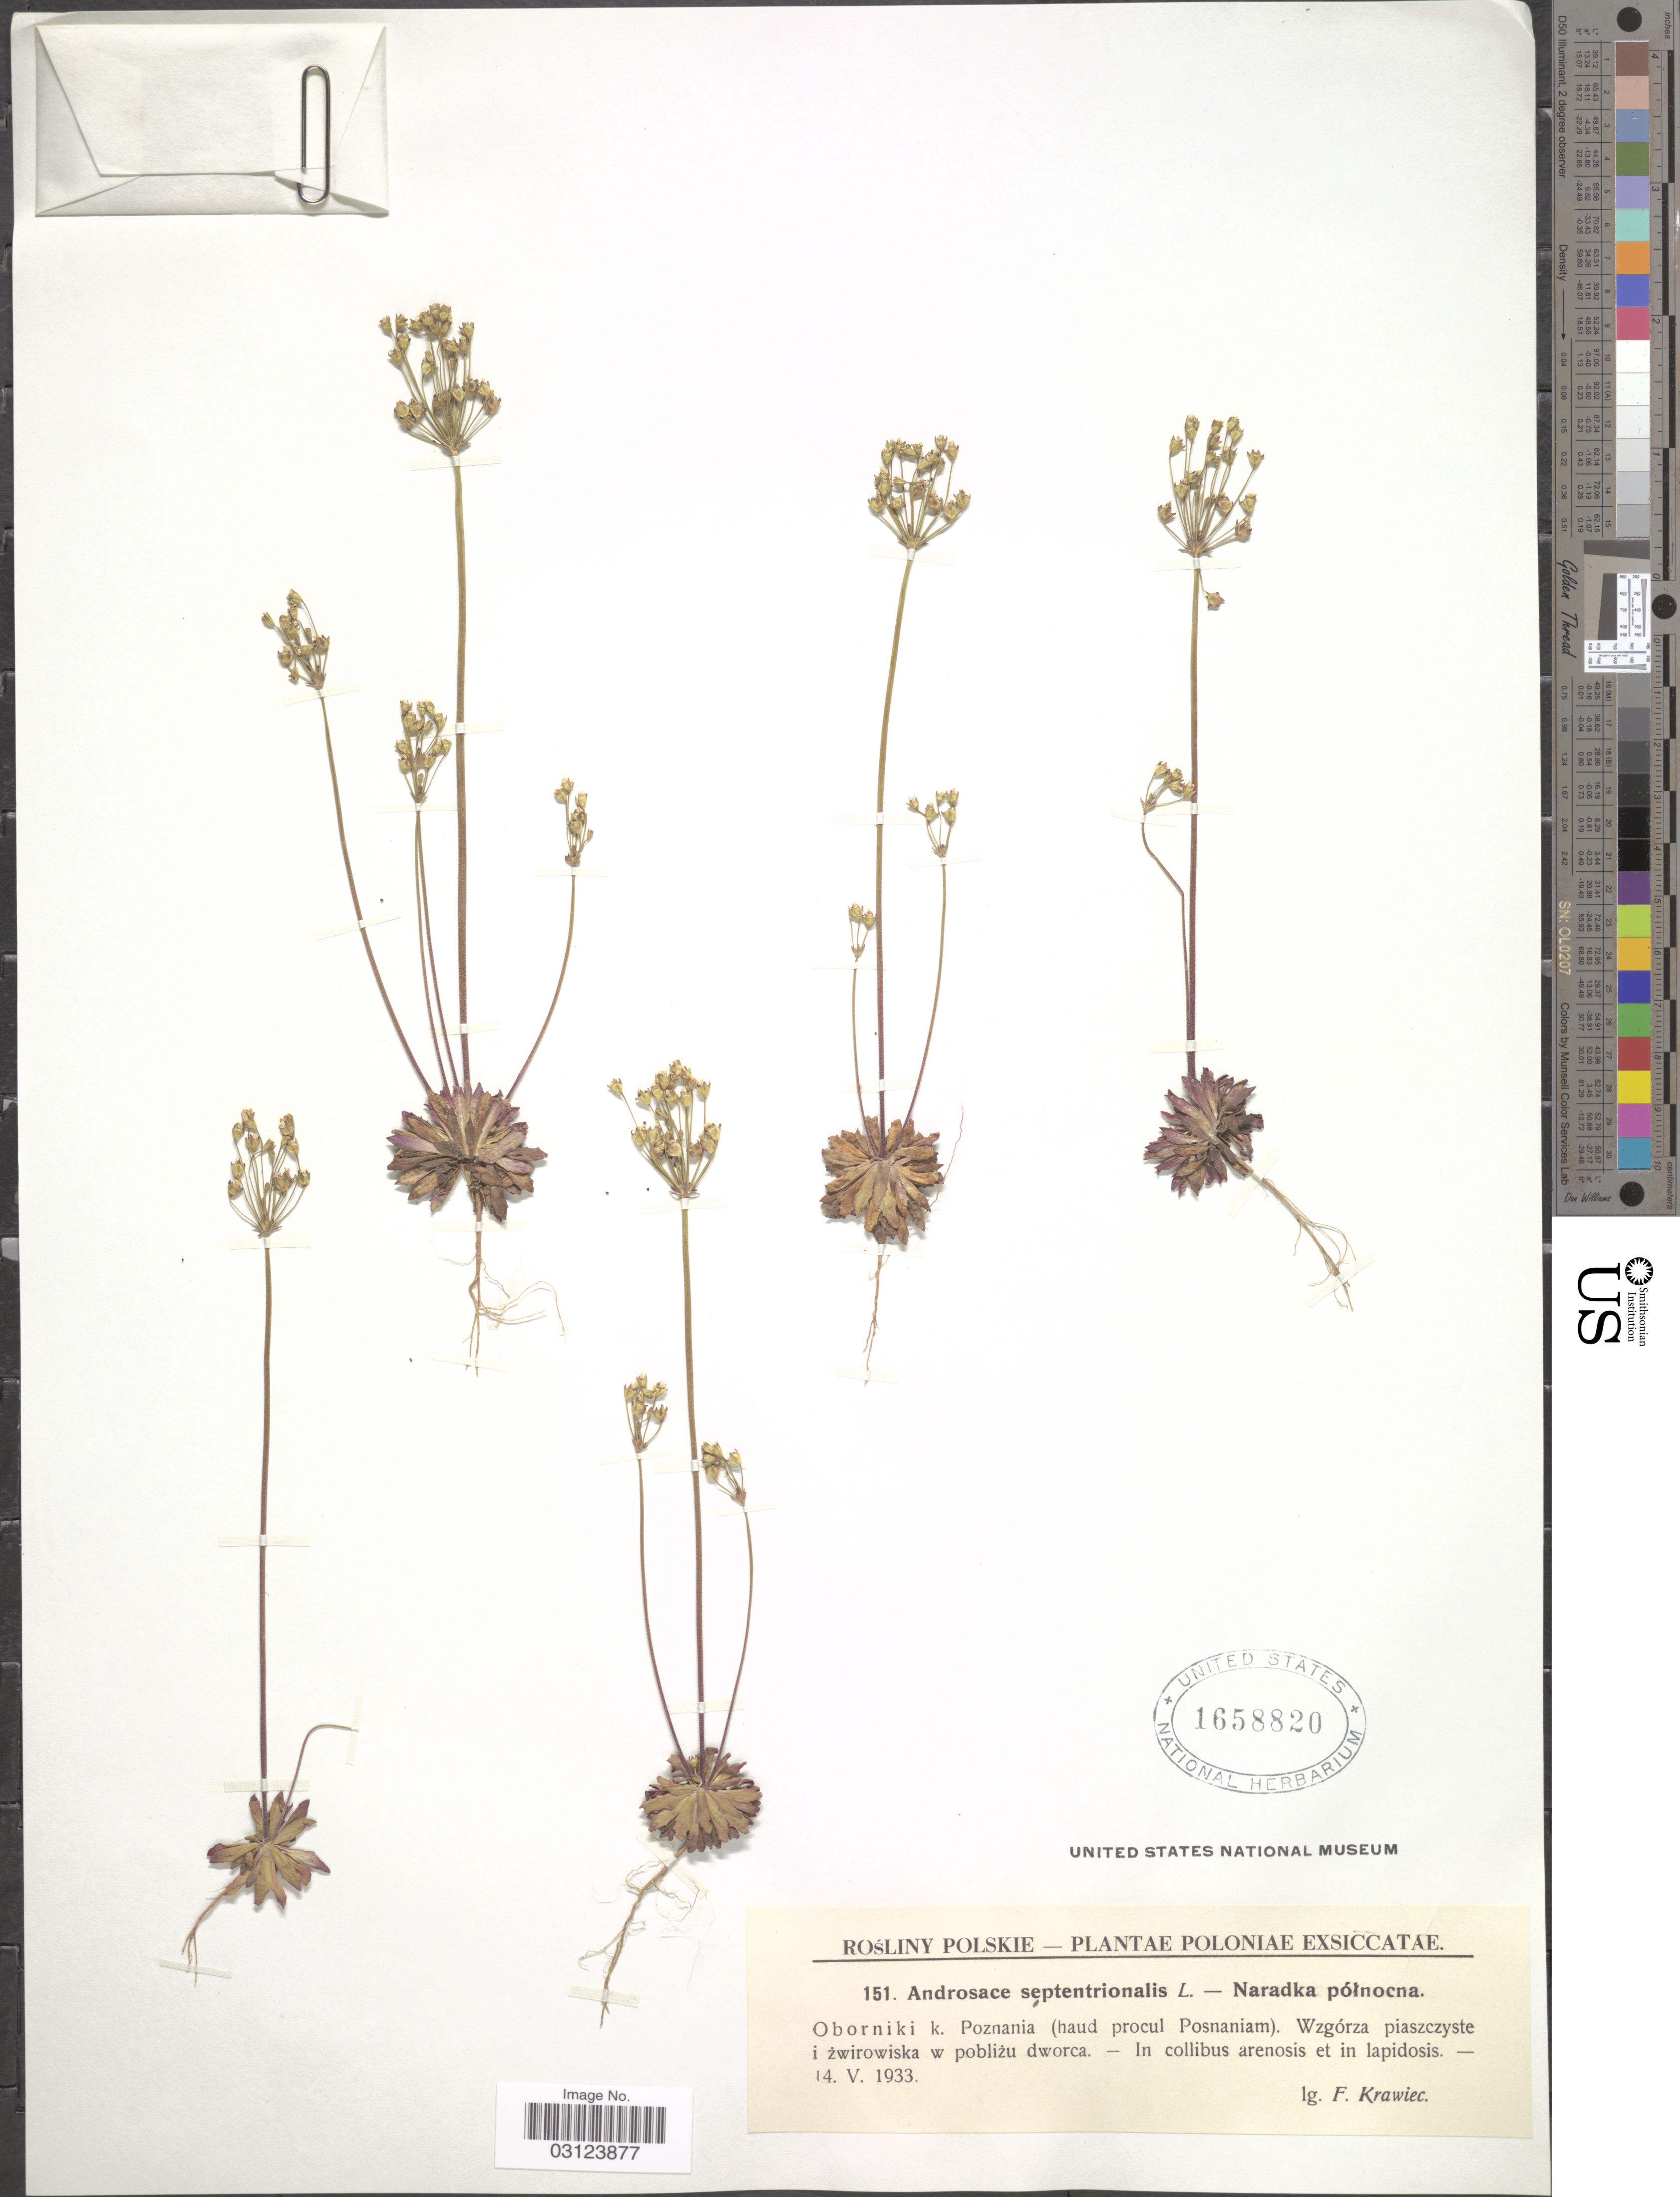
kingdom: Plantae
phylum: Tracheophyta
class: Magnoliopsida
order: Ericales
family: Primulaceae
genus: Androsace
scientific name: Androsace septentrionalis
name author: L.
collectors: F. Krawiec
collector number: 151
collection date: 1933-05-14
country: Poland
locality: Oborniki k. Poznania (haud procul Posnaniam). Wzgórza piaszczyste i zwirowiska w poblizu dworca.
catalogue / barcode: US 1658820